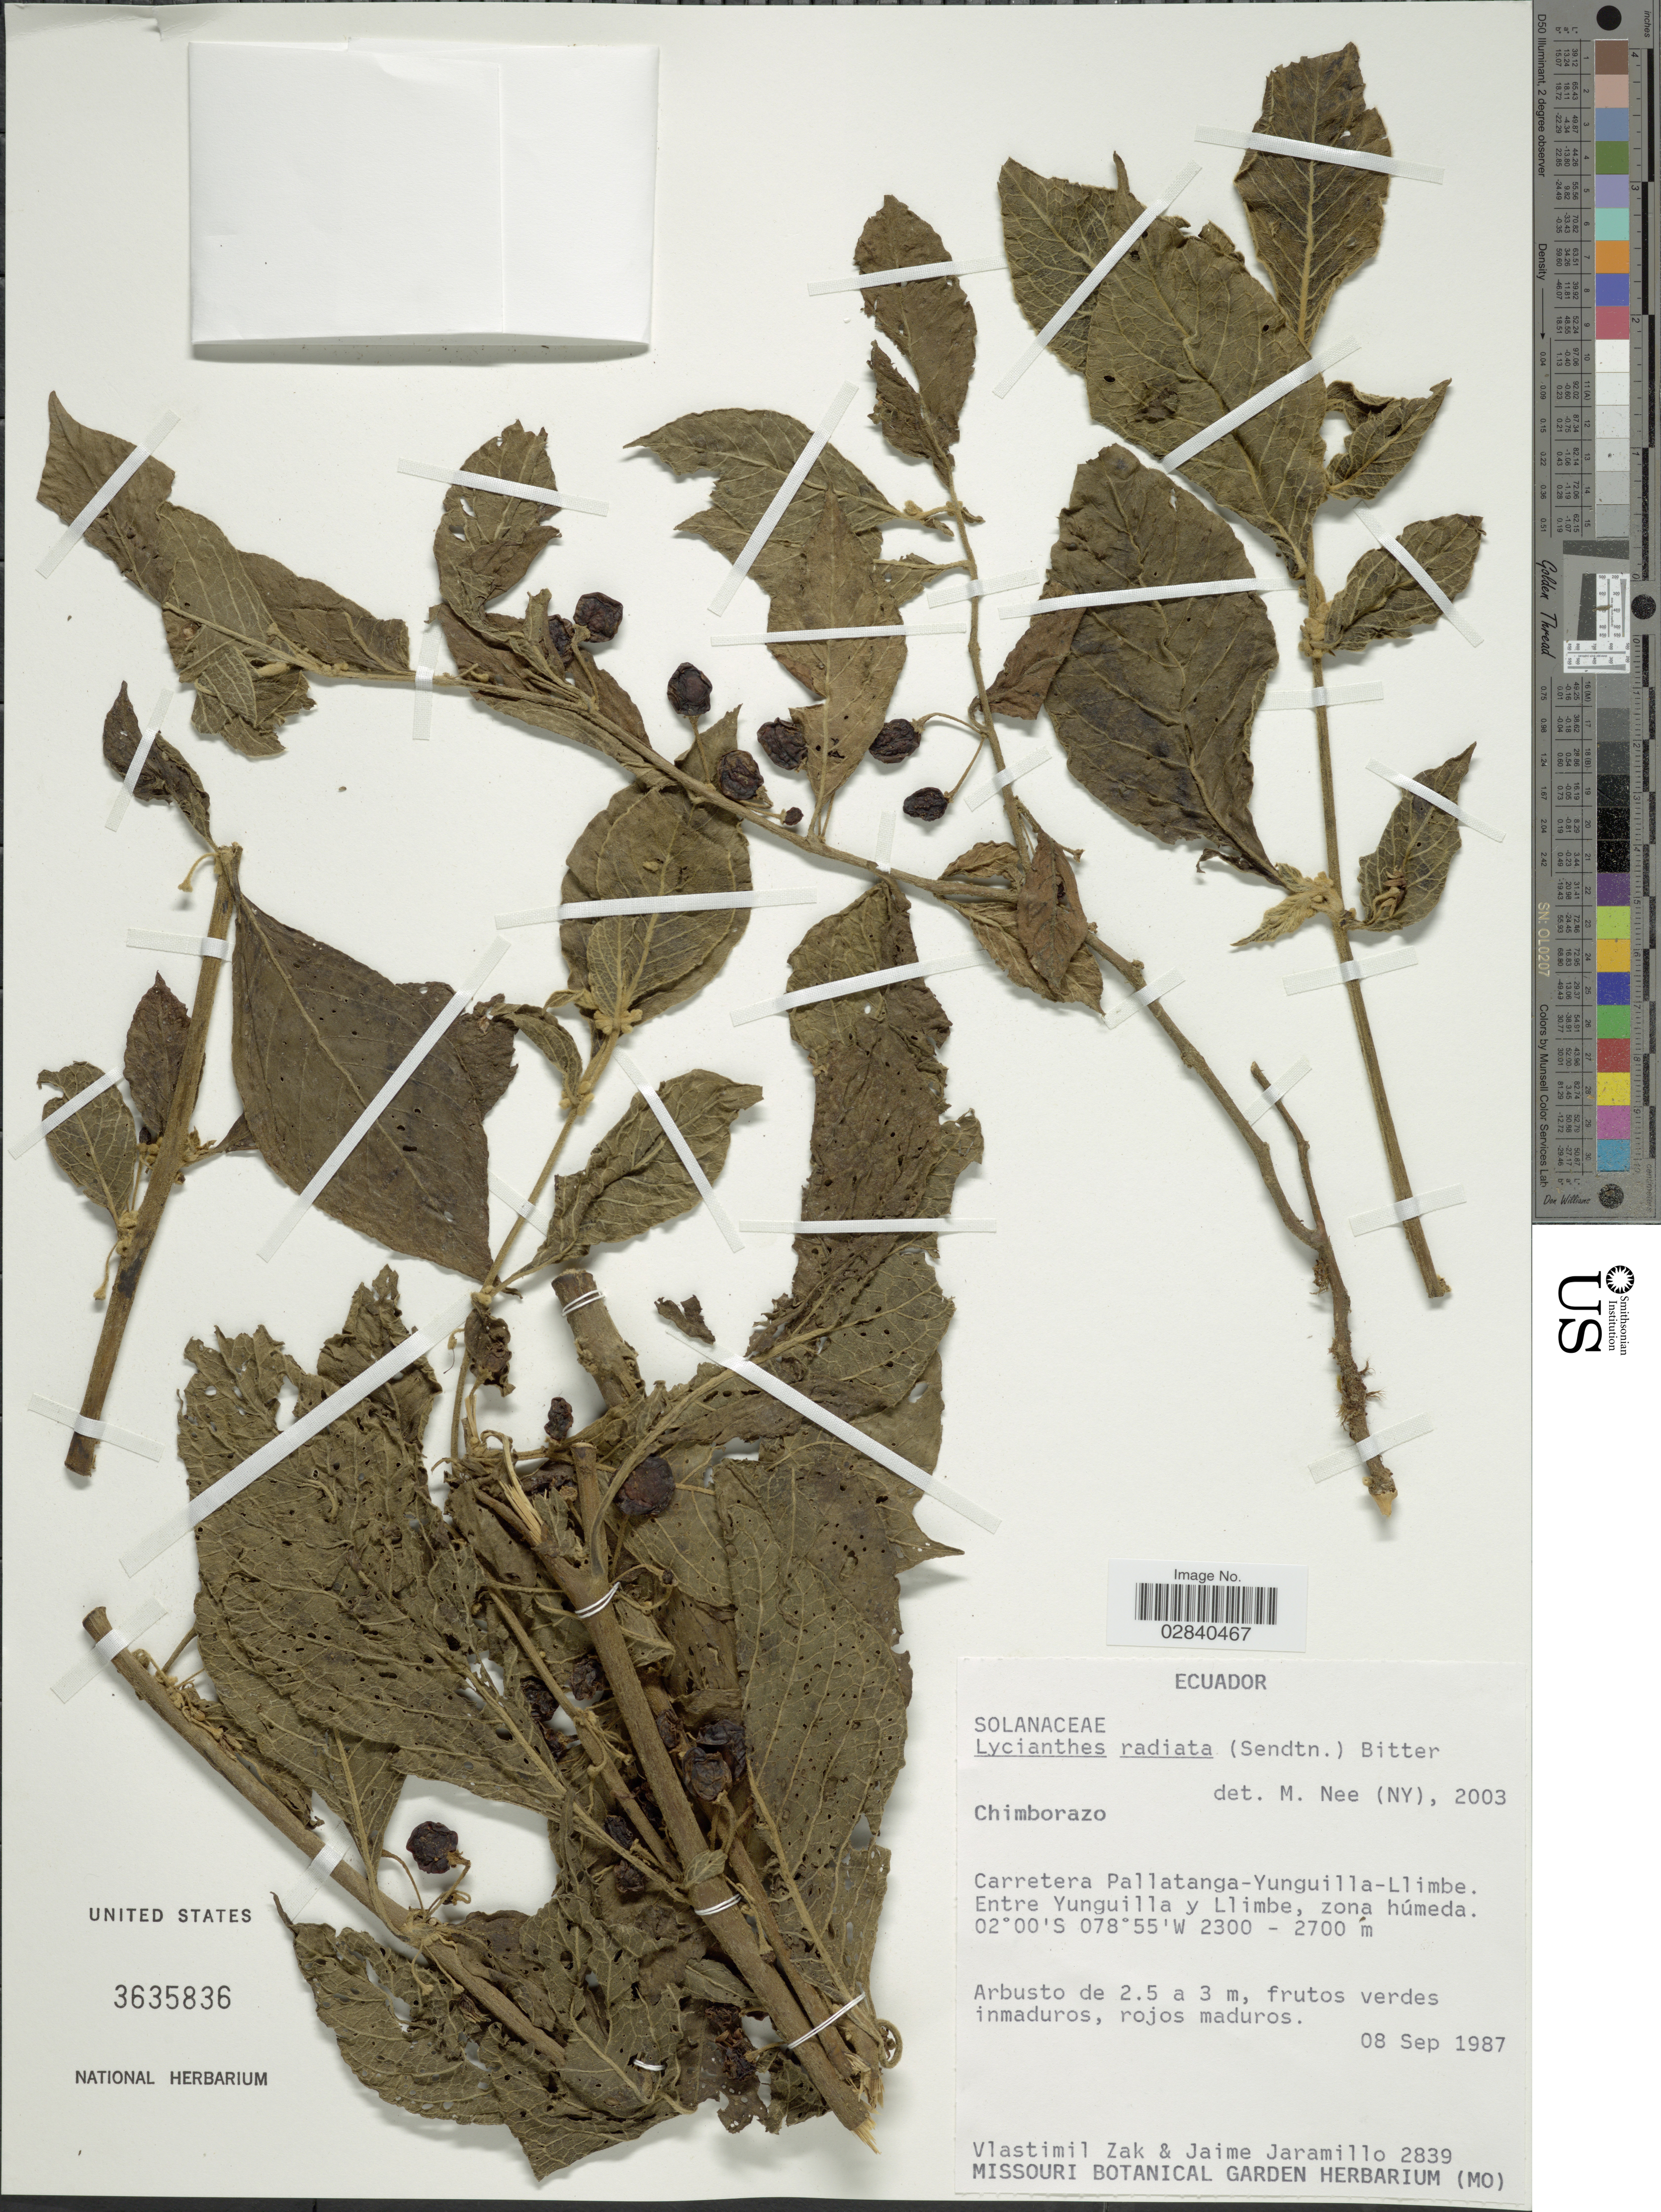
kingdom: Plantae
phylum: Tracheophyta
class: Magnoliopsida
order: Solanales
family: Solanaceae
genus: Lycianthes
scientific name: Lycianthes radiata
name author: (Sendtn.) Bitter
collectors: V. Zak & J. Jaramillo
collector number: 2839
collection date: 1987-09-08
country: Ecuador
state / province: Chimborazo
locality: Chimborazo, Carretera Pallatanga-Yunguilla-Llimbe, Entre Yunguilla y Llimbe, zona húmedo.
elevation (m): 2300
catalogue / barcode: US 3635836